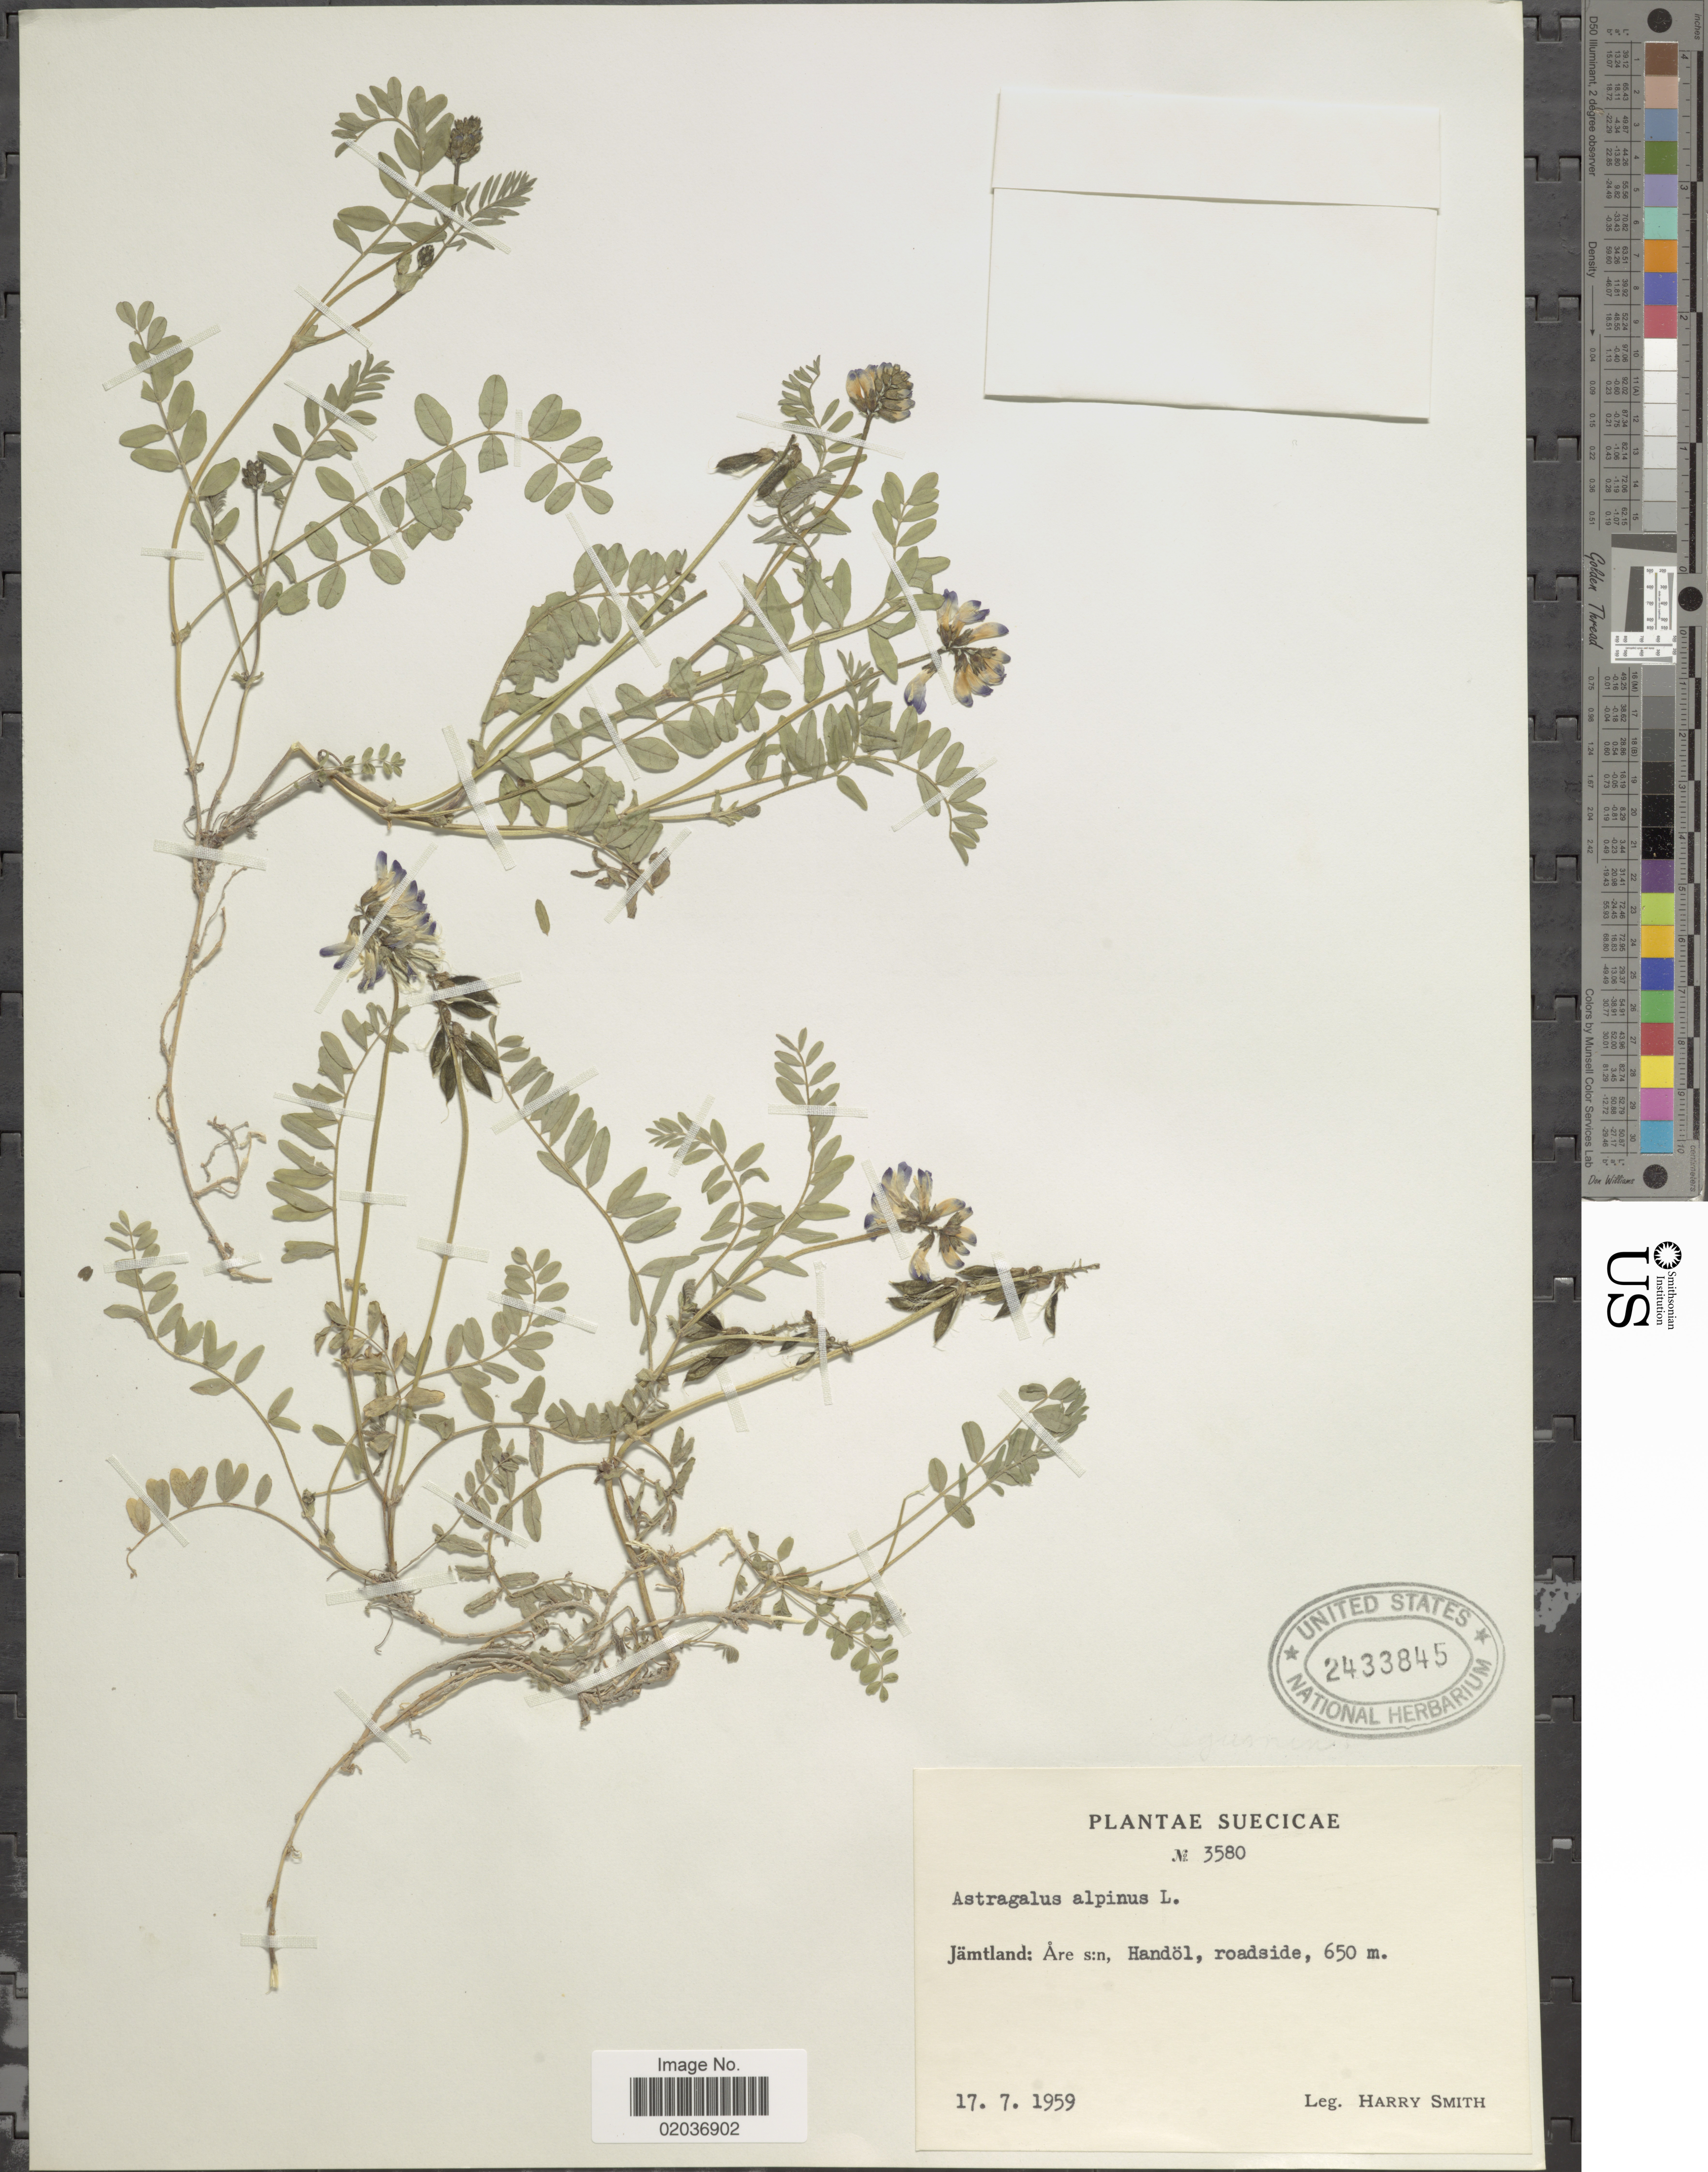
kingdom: Plantae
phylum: Tracheophyta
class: Magnoliopsida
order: Fabales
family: Fabaceae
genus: Astragalus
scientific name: Astragalus alpinus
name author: L.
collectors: H. Smith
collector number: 3580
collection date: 1959-07-17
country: Sweden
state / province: Jämtland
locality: Are s:n, Handöl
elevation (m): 650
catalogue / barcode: US 2433845